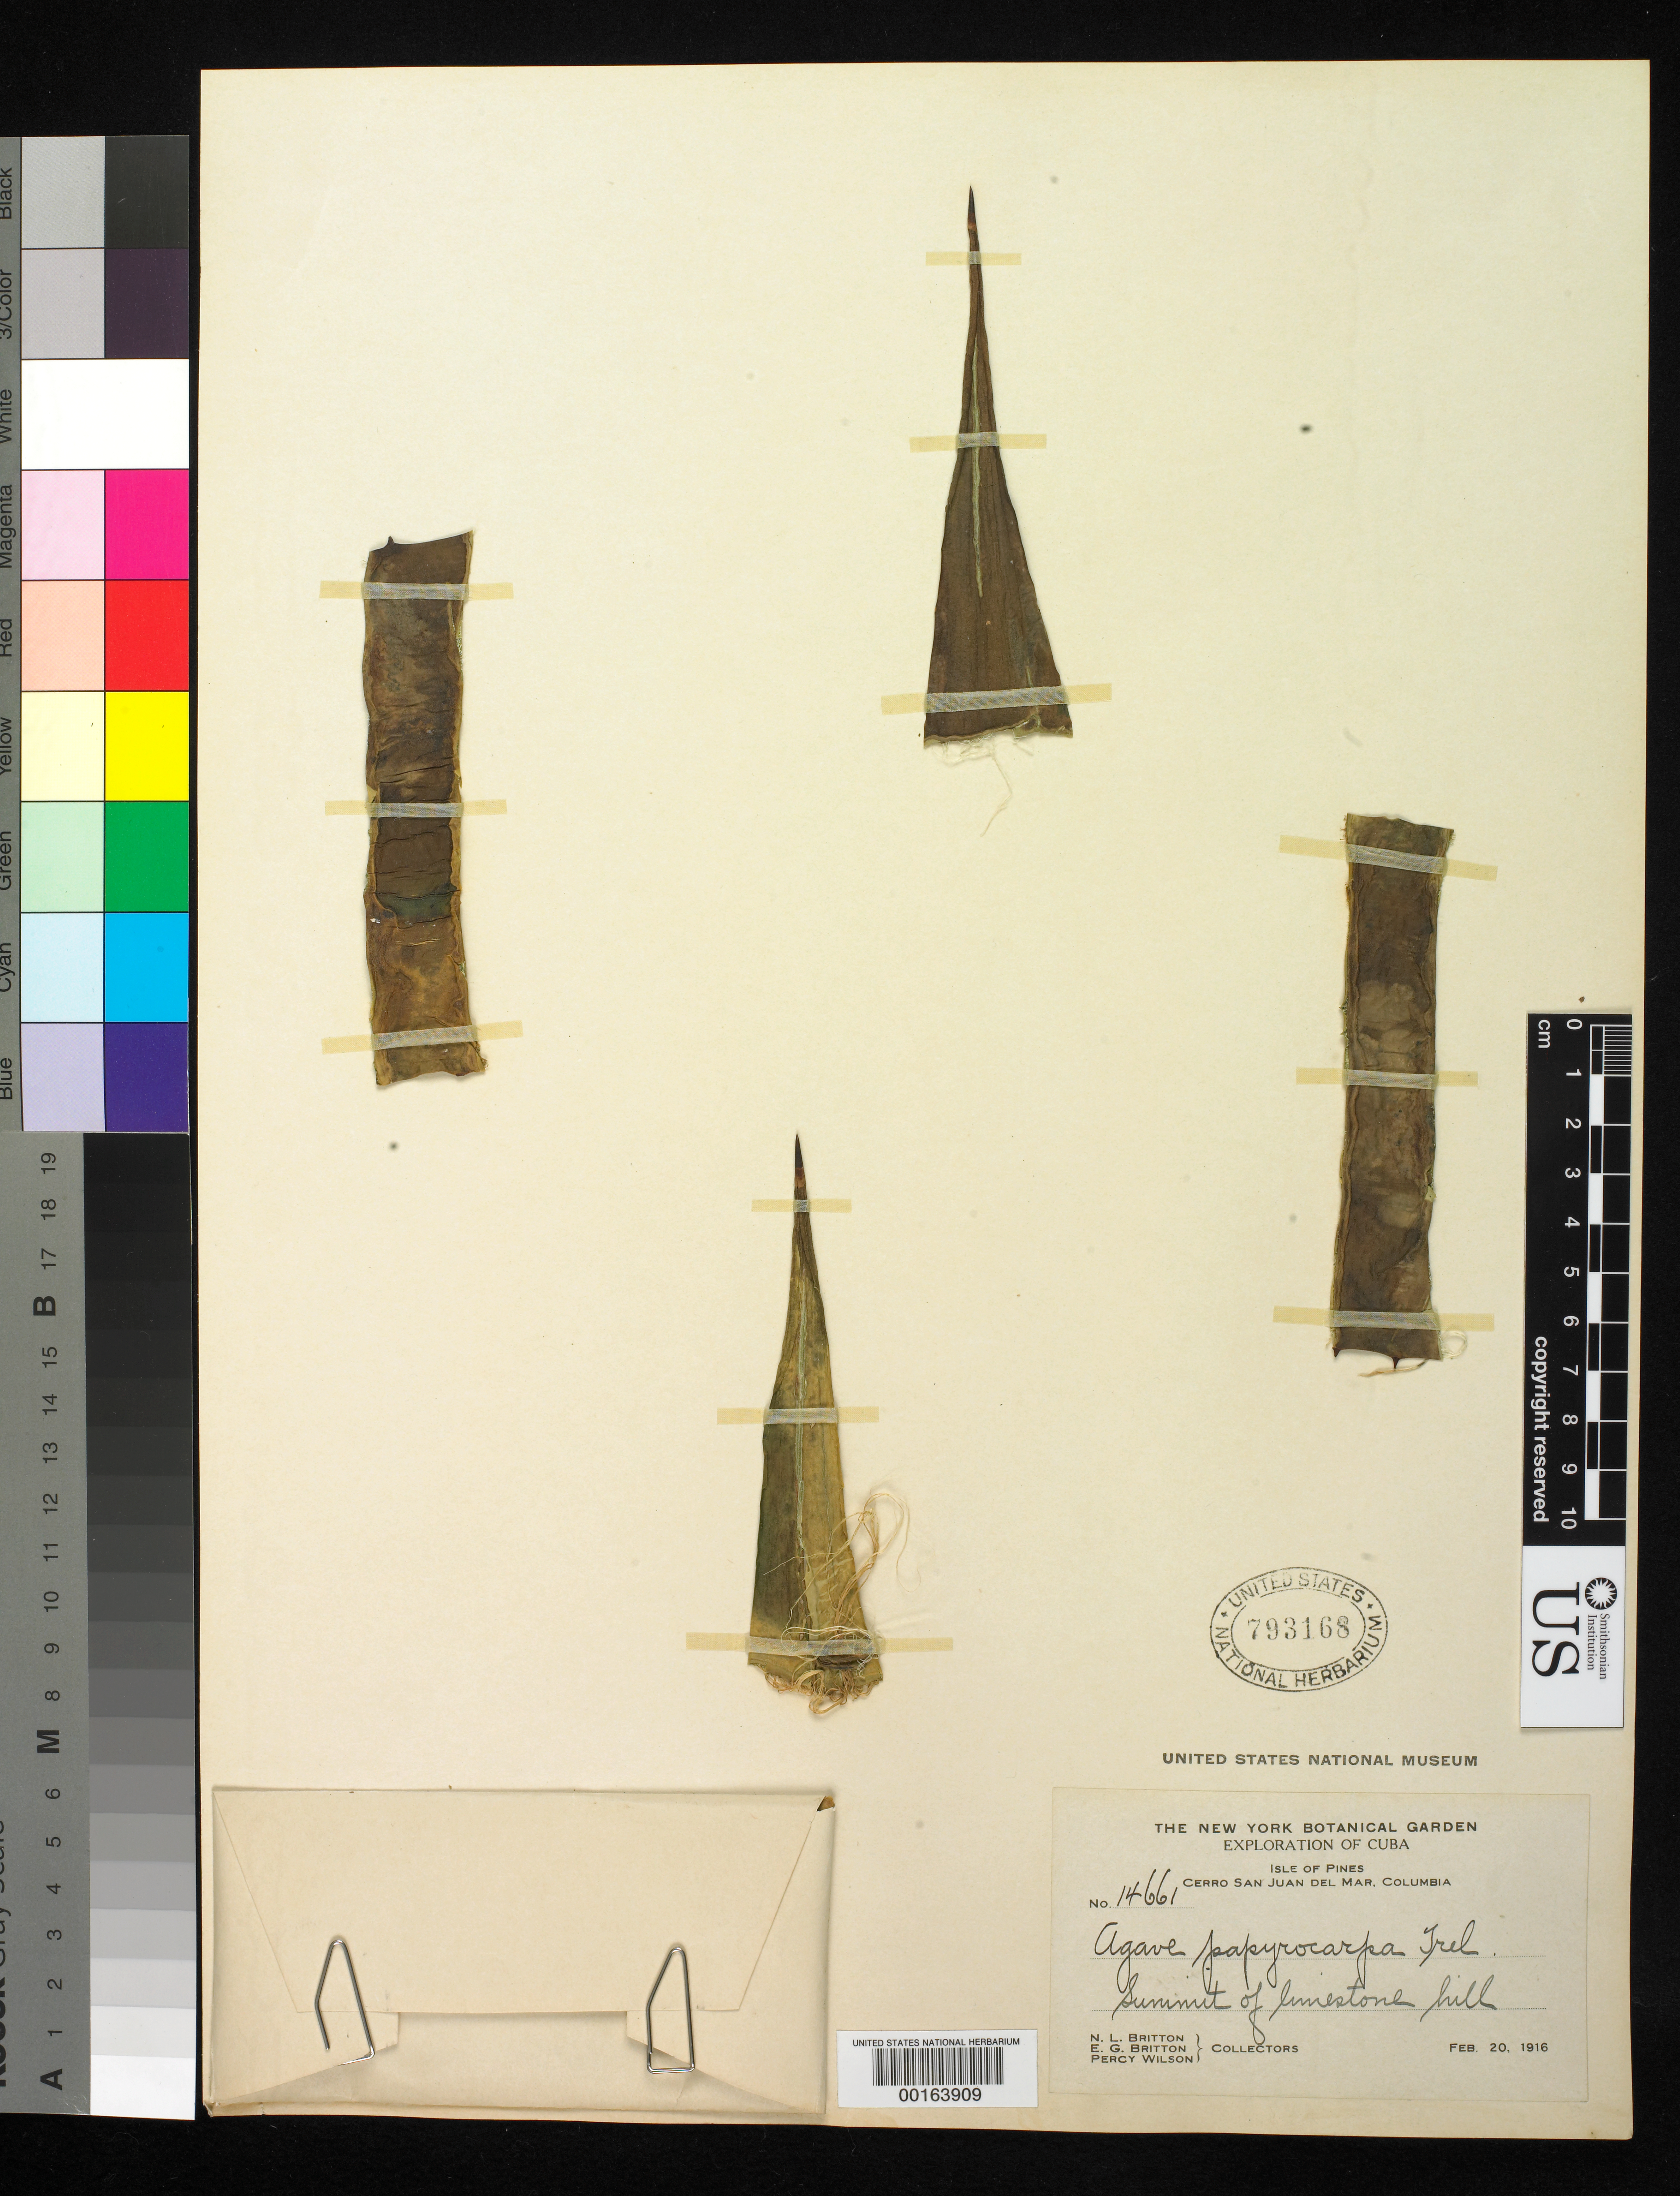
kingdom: Plantae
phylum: Tracheophyta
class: Liliopsida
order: Asparagales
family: Asparagaceae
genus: Agave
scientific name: Agave papyrocarpa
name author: Trel.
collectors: N. Britton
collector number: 14661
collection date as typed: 20 Feb 1916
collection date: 1916-02-20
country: Cuba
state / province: Isla de La Juventud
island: Isla de La Juventud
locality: Cerro san juan del mar, columbia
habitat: Summit of limestone hill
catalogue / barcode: US 793168